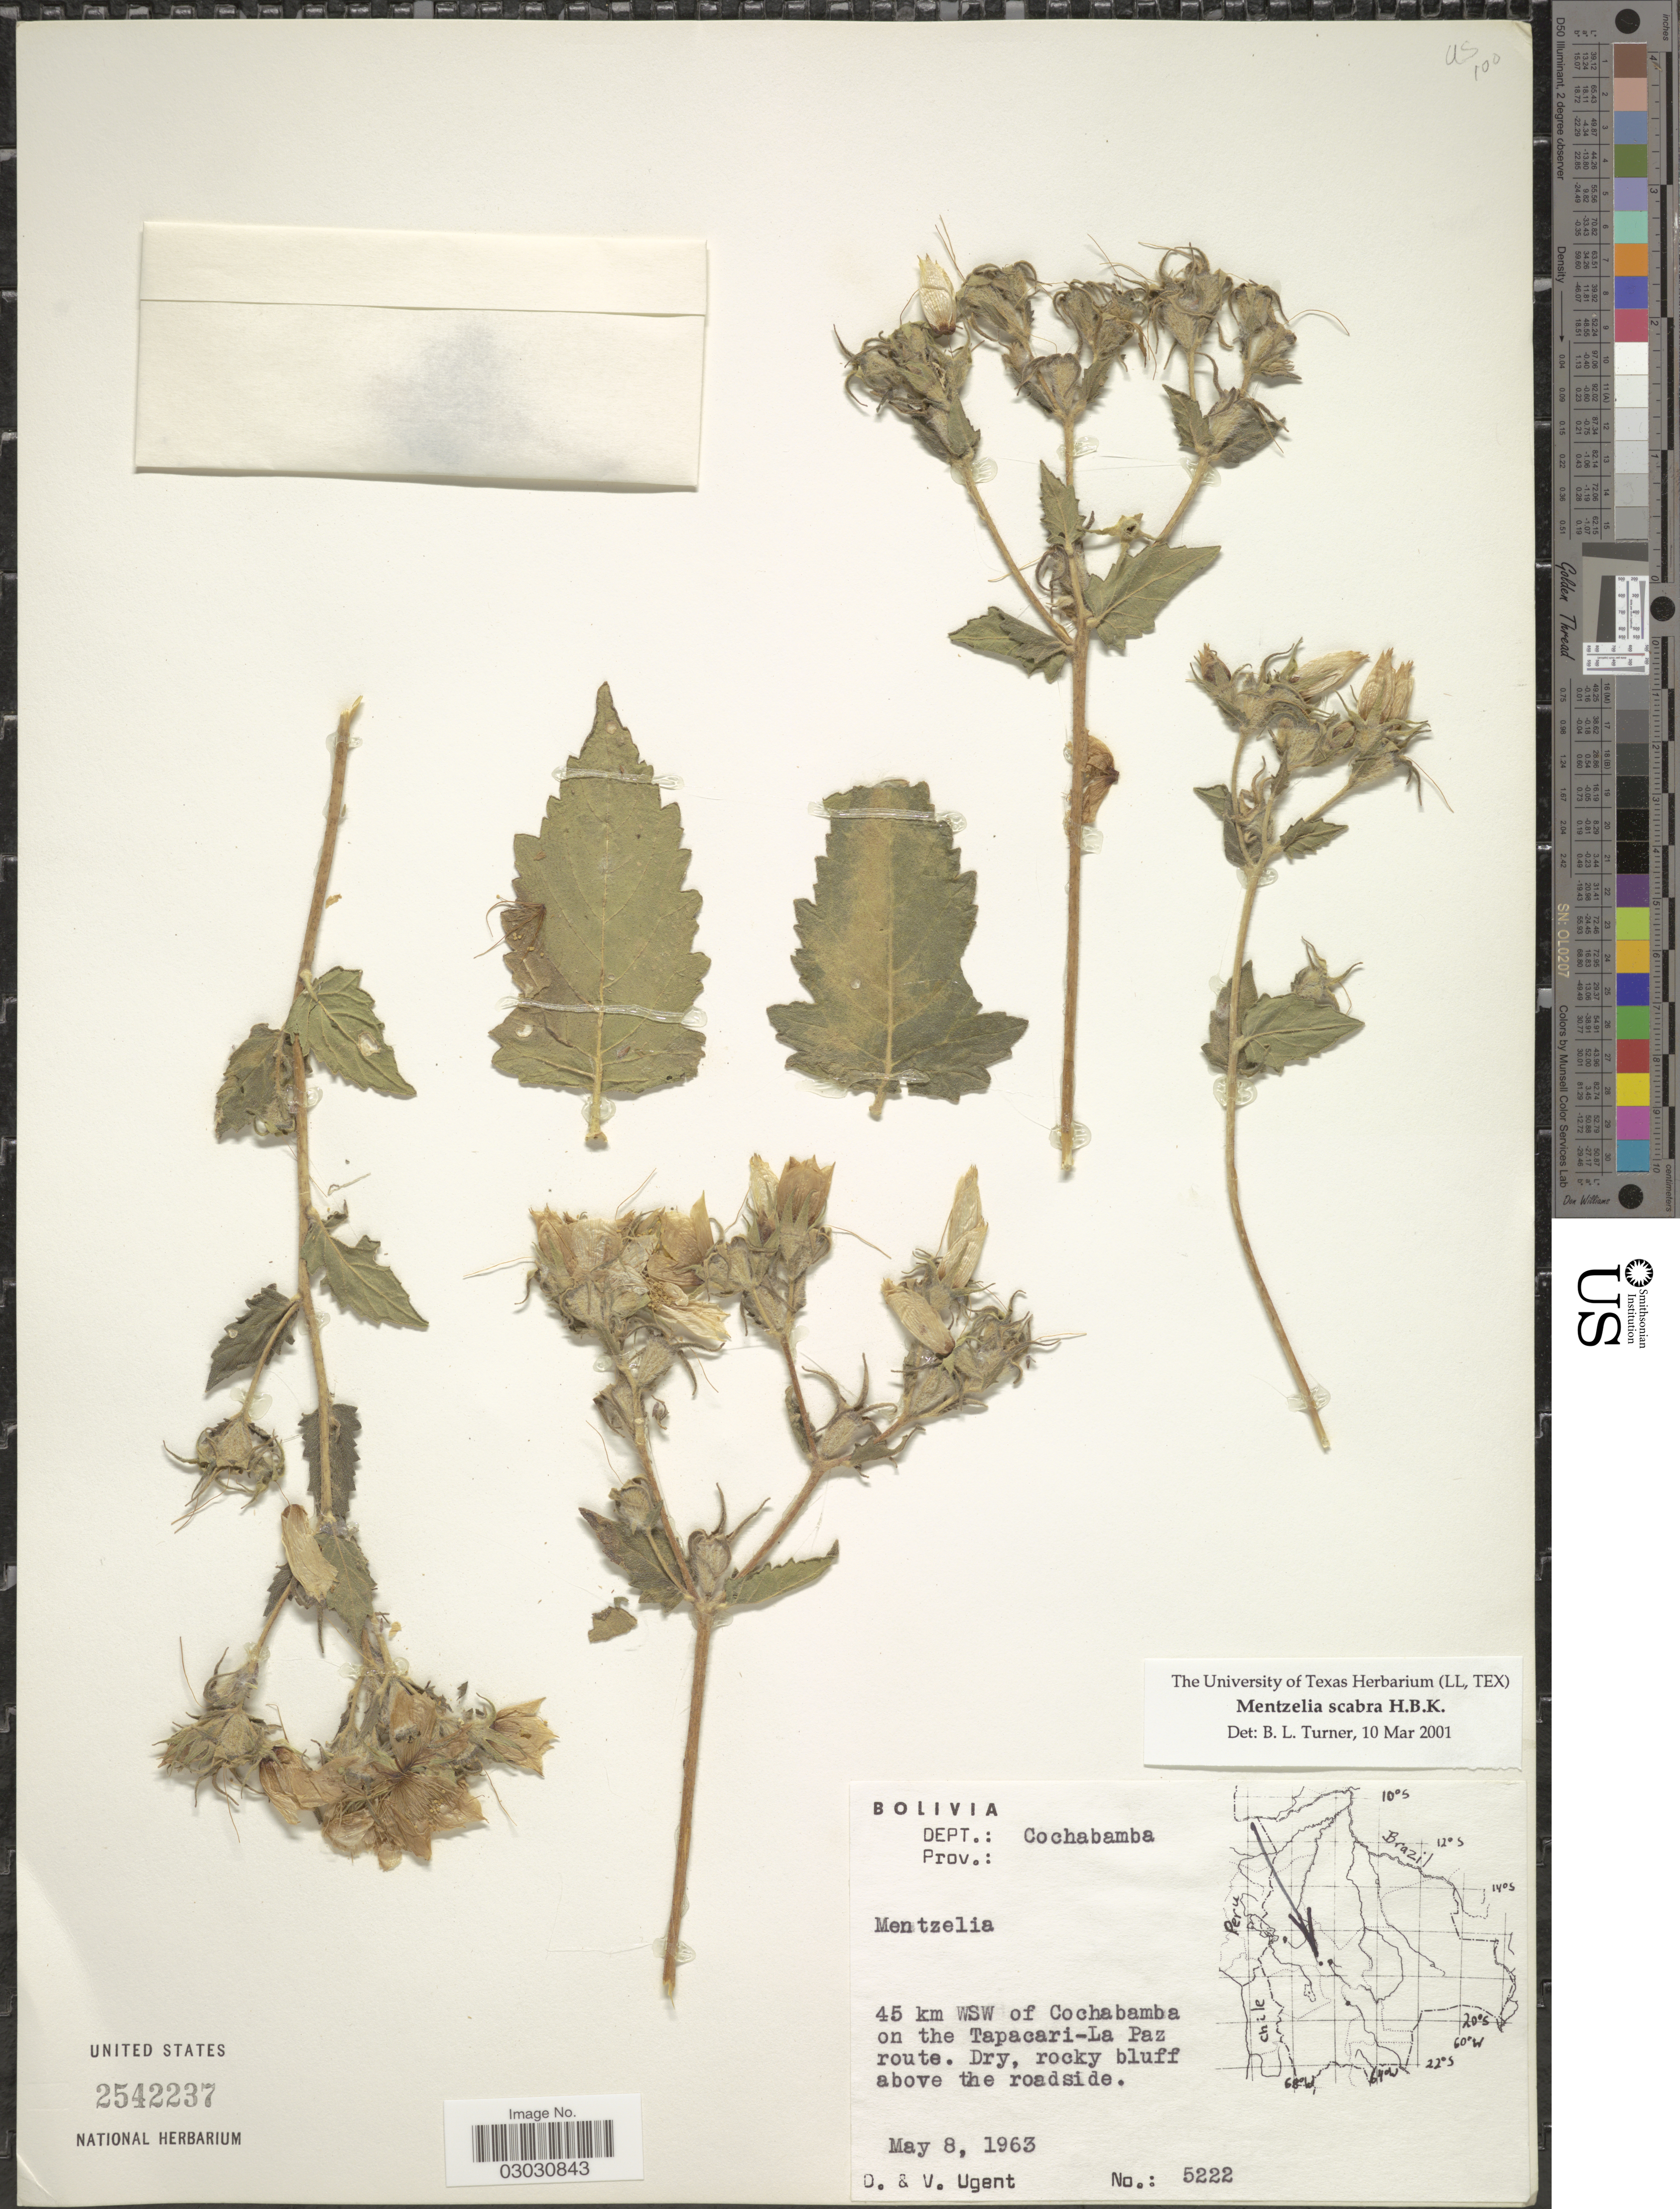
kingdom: Plantae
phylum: Tracheophyta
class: Magnoliopsida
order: Cornales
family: Loasaceae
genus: Mentzelia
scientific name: Mentzelia scabra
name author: Kunth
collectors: D. Ugent & V. Ugent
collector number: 5222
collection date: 1963-05-08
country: Bolivia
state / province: Cochabamba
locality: Dept.: Cochabamba. 45 km WSW of Cochabamba on the Tapacari-La Paz route.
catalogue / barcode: US 2542237